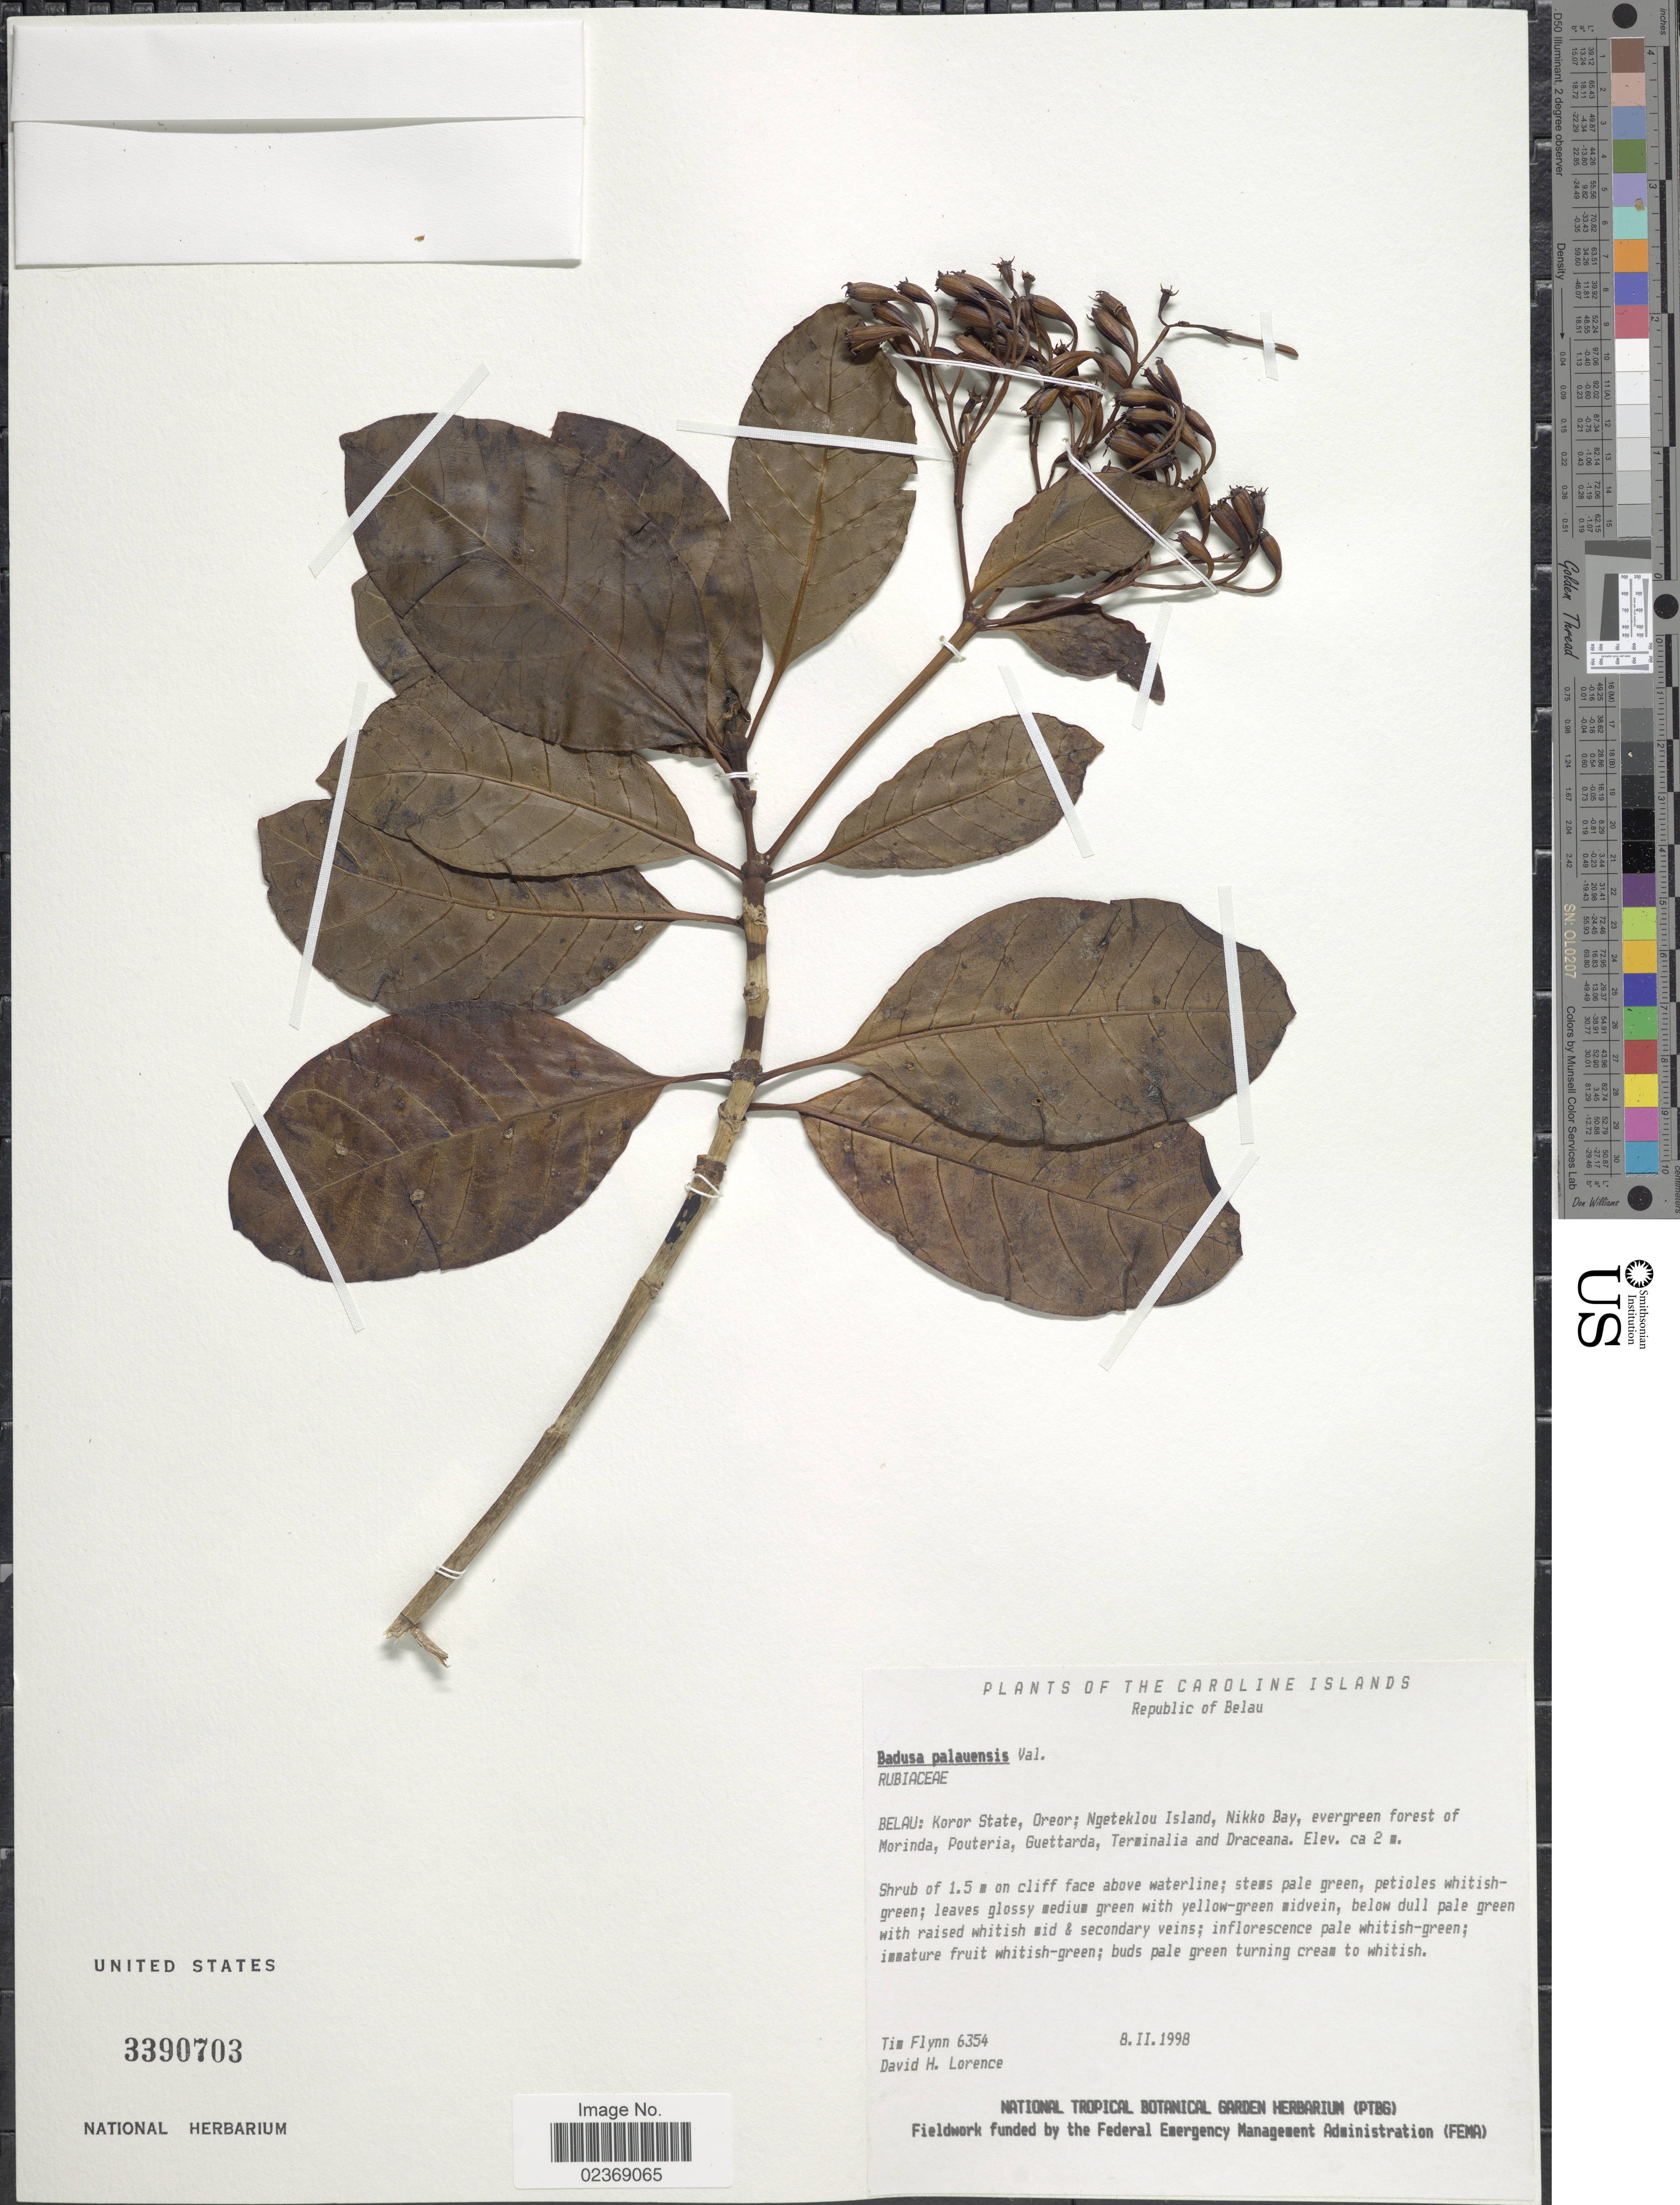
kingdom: Plantae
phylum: Tracheophyta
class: Magnoliopsida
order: Gentianales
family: Rubiaceae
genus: Badusa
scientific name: Badusa palauensis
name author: Valeton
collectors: T. Flynn & D. Lorence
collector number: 6354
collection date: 1998-02-08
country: Palau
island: Ngeteklou (Gologugeul)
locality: Koror State, Oreor; Ngeteklou Island, Nikko Bay, evergreen forest of Morinda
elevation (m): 2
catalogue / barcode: US 3390703